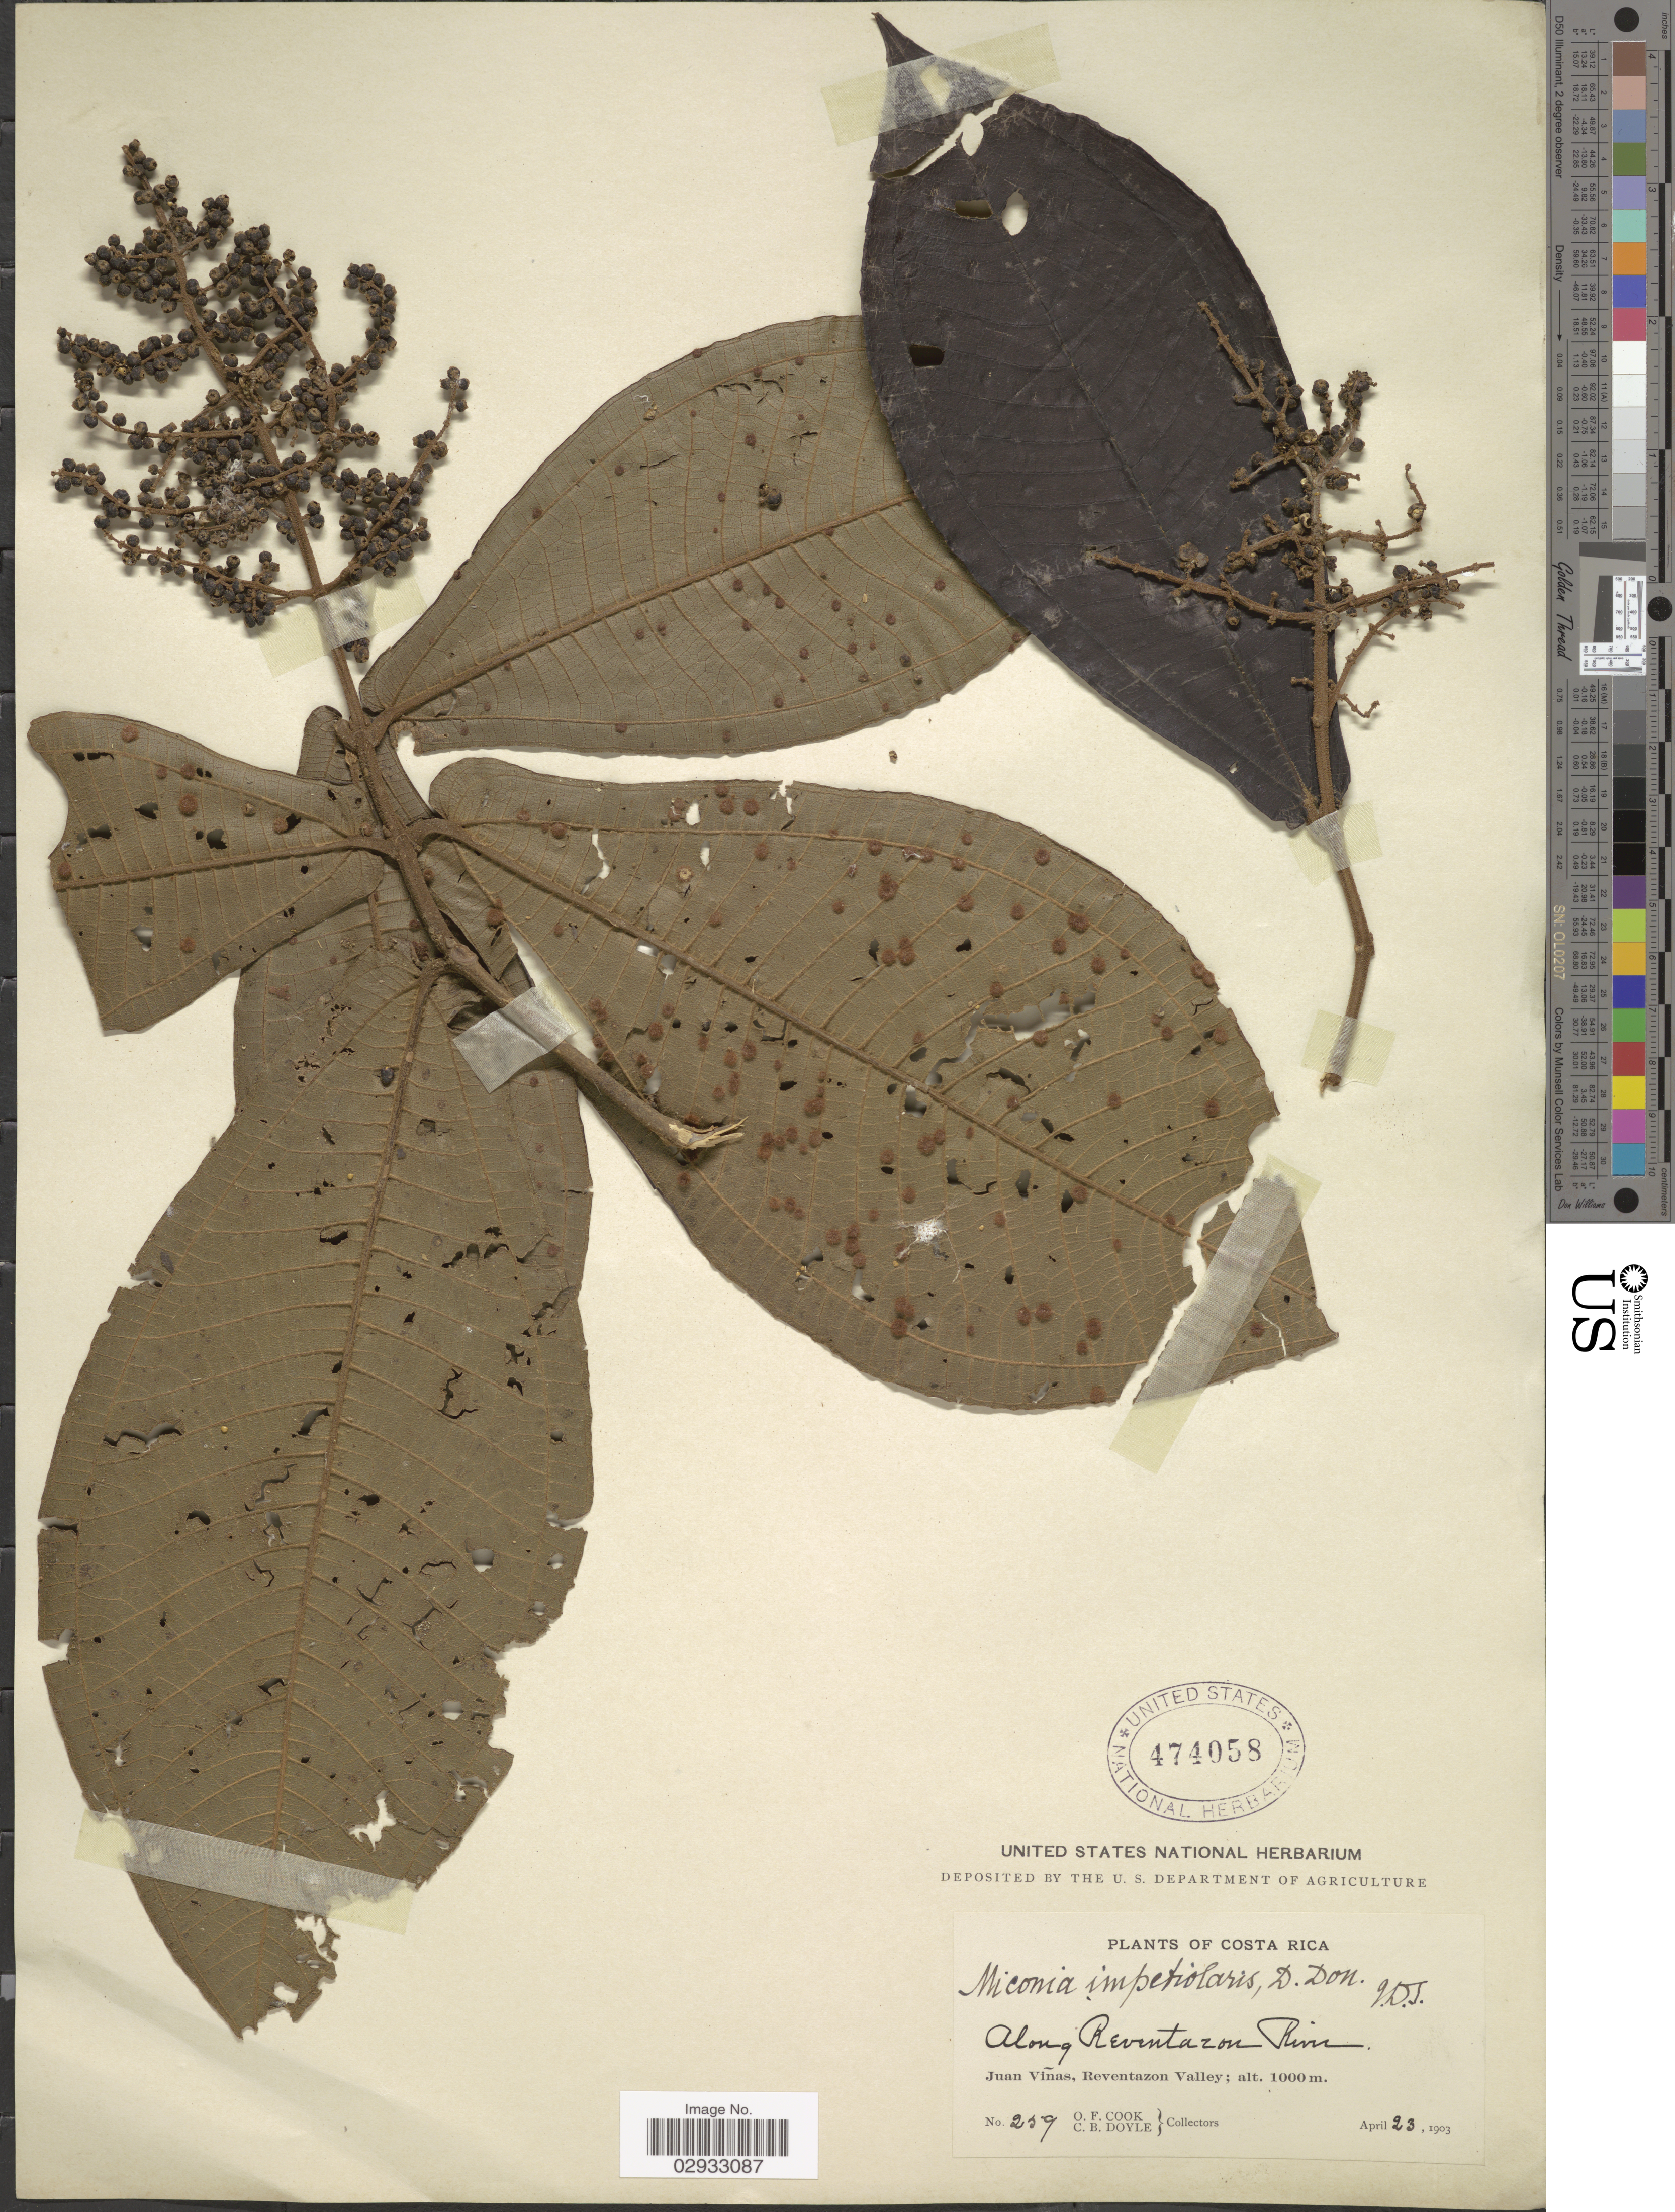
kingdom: Plantae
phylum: Tracheophyta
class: Magnoliopsida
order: Myrtales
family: Melastomataceae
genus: Miconia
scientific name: Miconia impetiolaris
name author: (Sw.) D. Don ex DC.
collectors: O. F. Cook & C. Doyle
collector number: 259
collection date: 1903-04-23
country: Costa Rica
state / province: Cartago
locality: Along Reventazon River. Juan Viñas, Reventazon Valley.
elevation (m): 1000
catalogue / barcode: US 474058